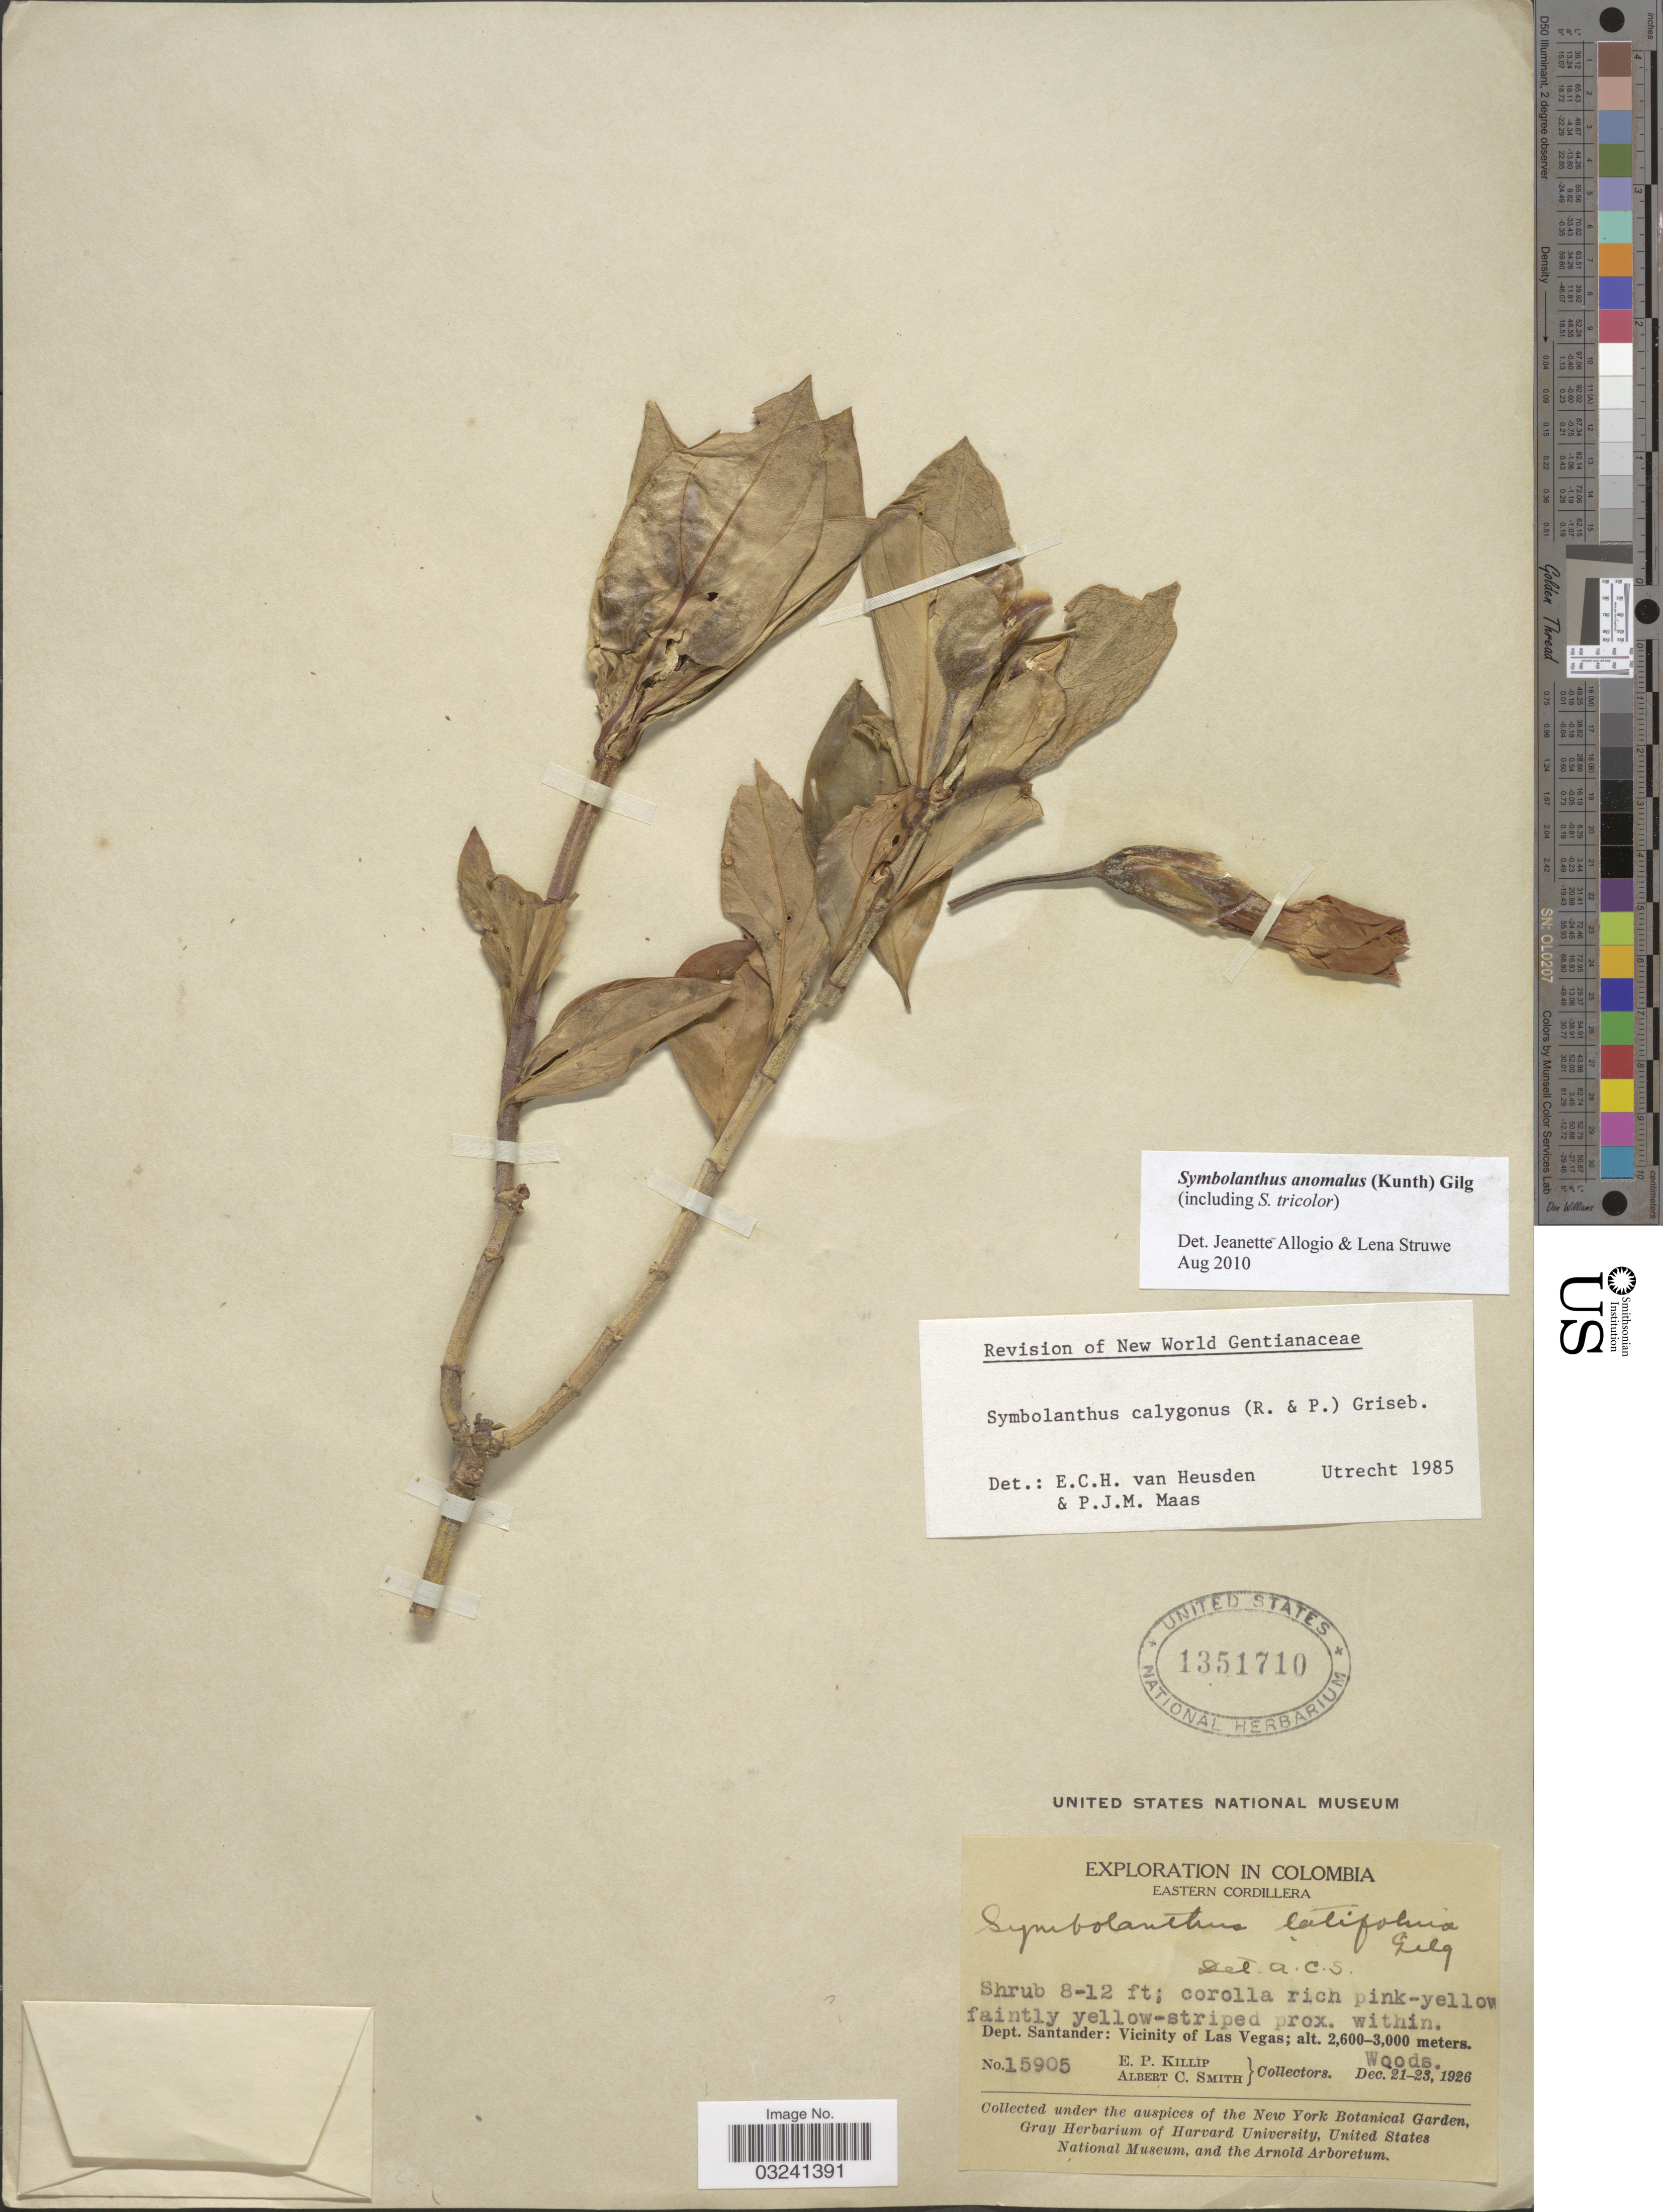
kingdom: Plantae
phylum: Tracheophyta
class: Magnoliopsida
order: Gentianales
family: Gentianaceae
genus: Symbolanthus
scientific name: Symbolanthus anomalus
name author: (Kunth) Gilg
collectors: E. P. Killip & A. C. Smith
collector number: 15905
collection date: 1926-12-21/1926-12-23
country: Colombia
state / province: Santander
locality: Eastern Cordillera. Dept. Santander: Vicinity of Las Vegas.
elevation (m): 2600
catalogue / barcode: US 1351710